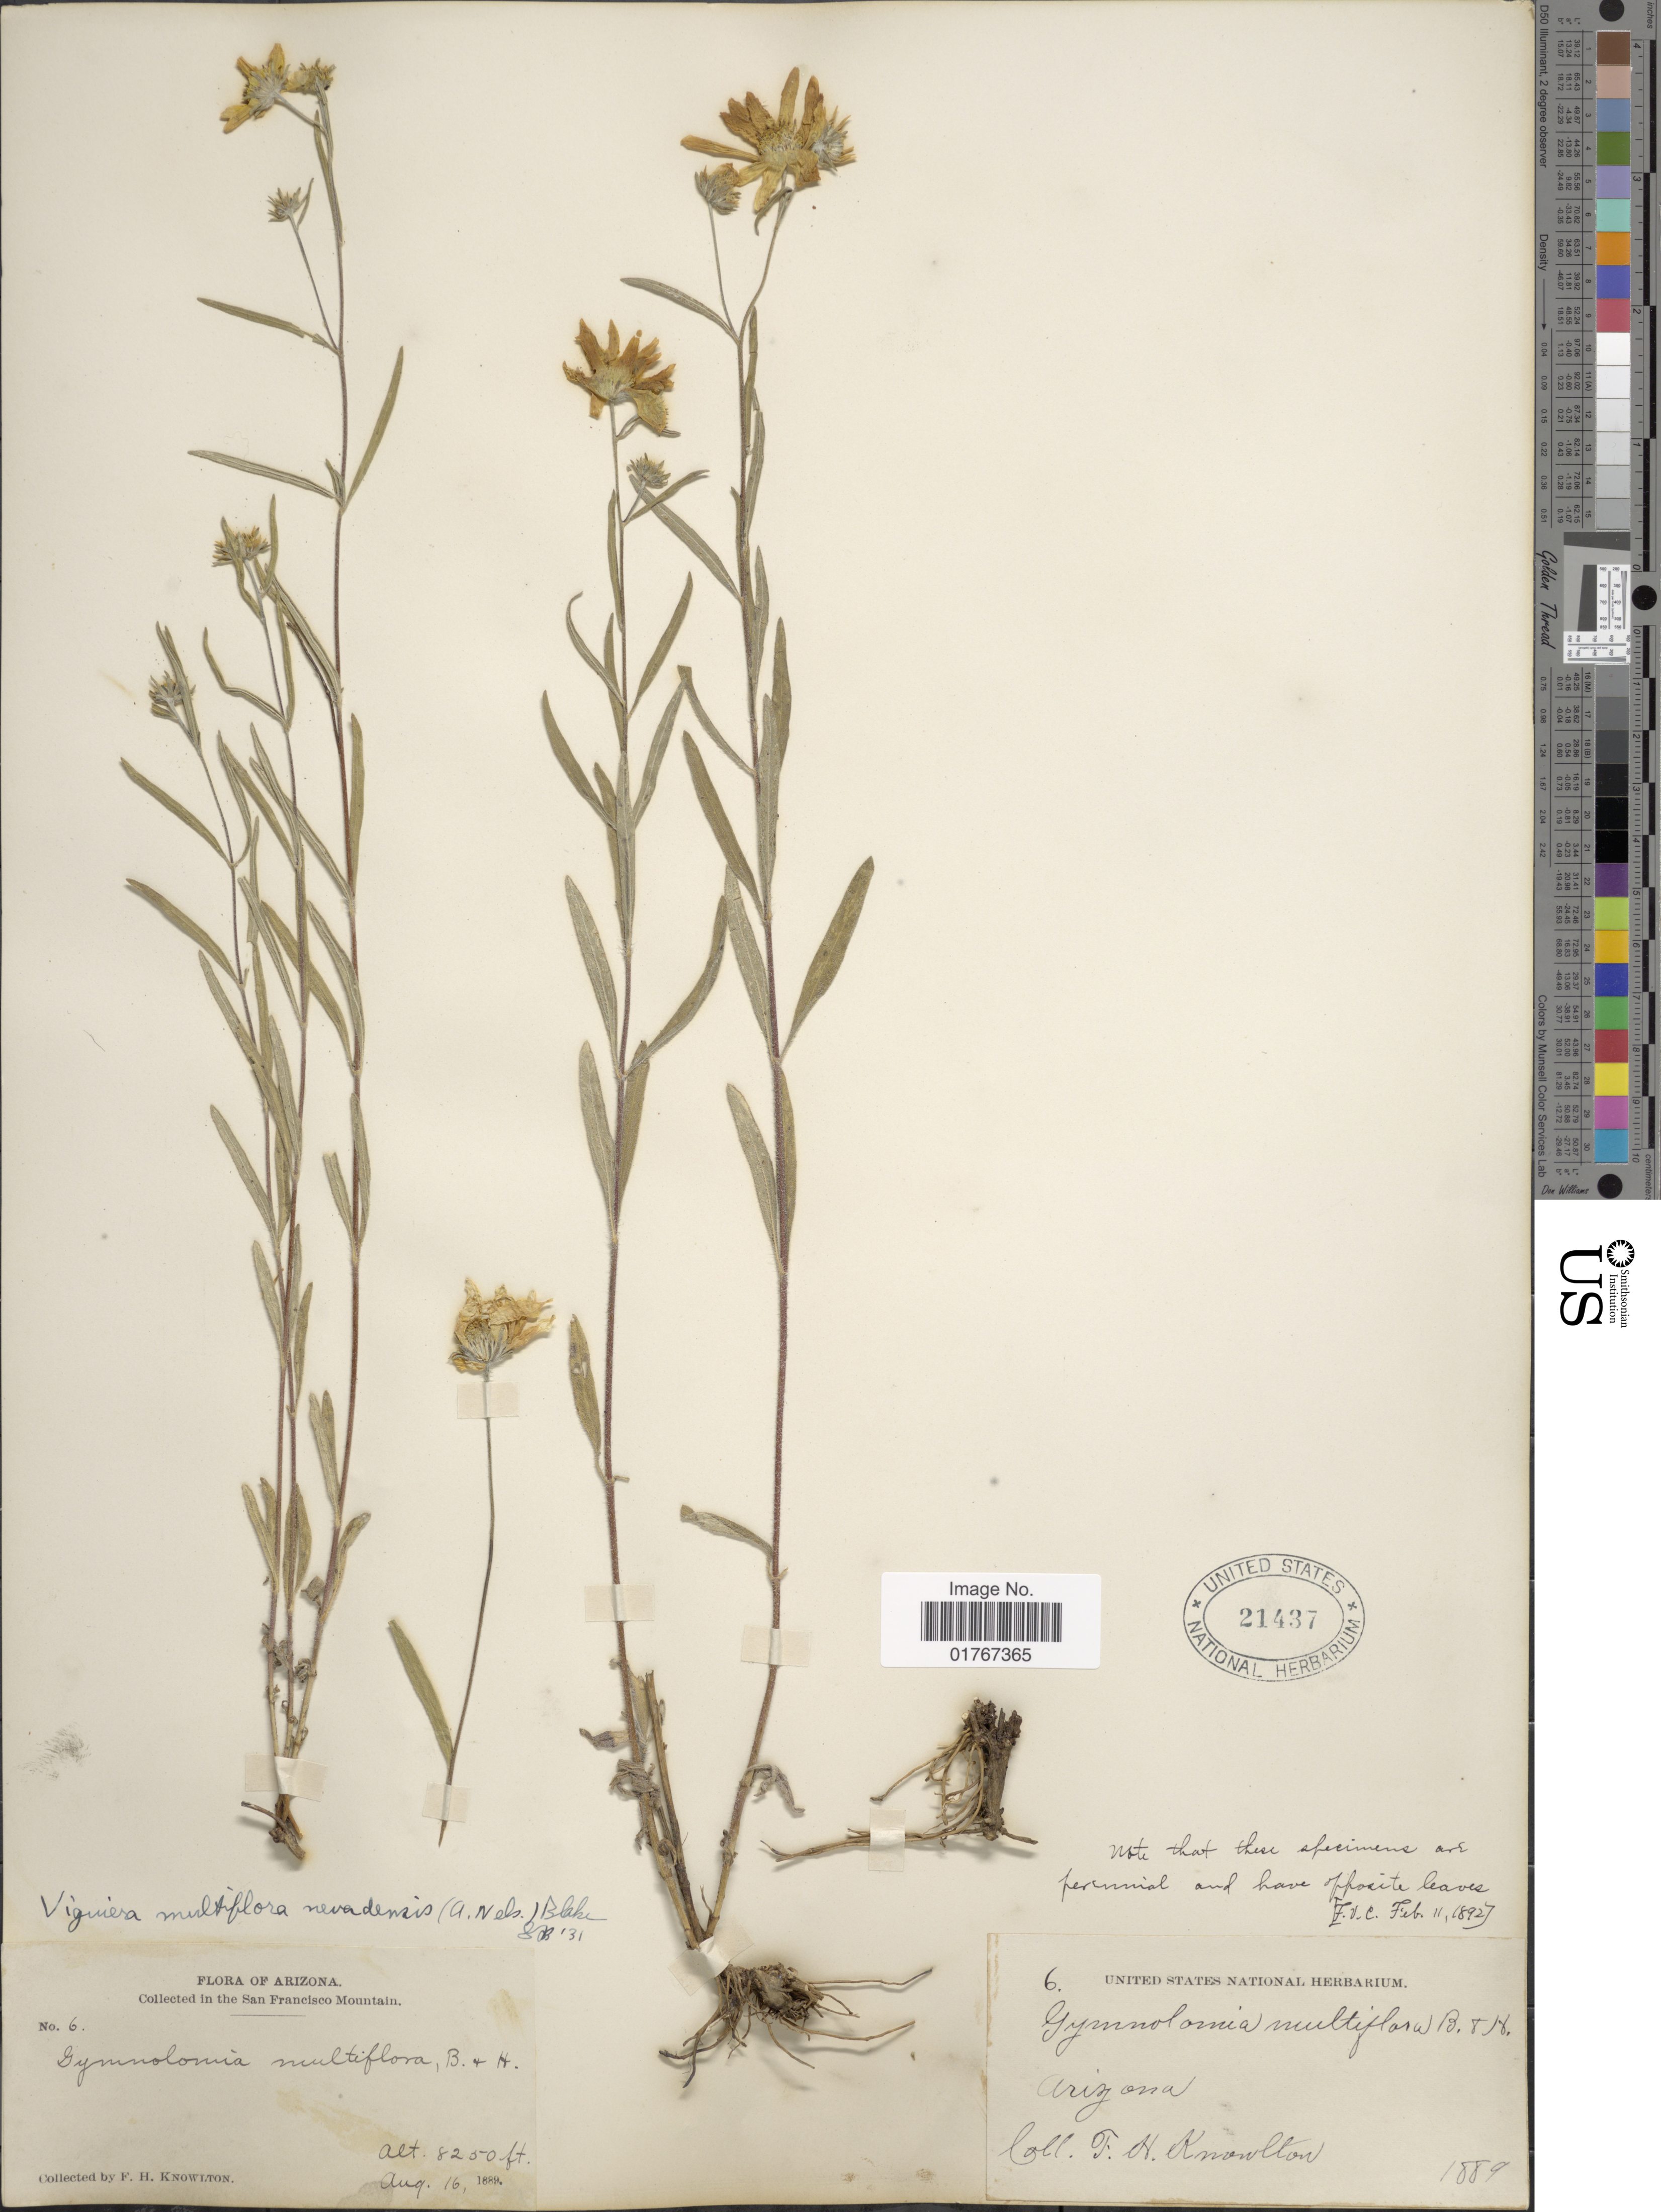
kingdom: Plantae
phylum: Tracheophyta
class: Magnoliopsida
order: Asterales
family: Asteraceae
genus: Heliomeris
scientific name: Heliomeris multiflora var. nevadensis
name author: (A. Nelson) Blake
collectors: F. H. Knowlton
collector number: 6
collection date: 1889-08-16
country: United States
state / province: Arizona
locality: In the San Francisco Mountain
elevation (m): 2515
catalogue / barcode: US 21437